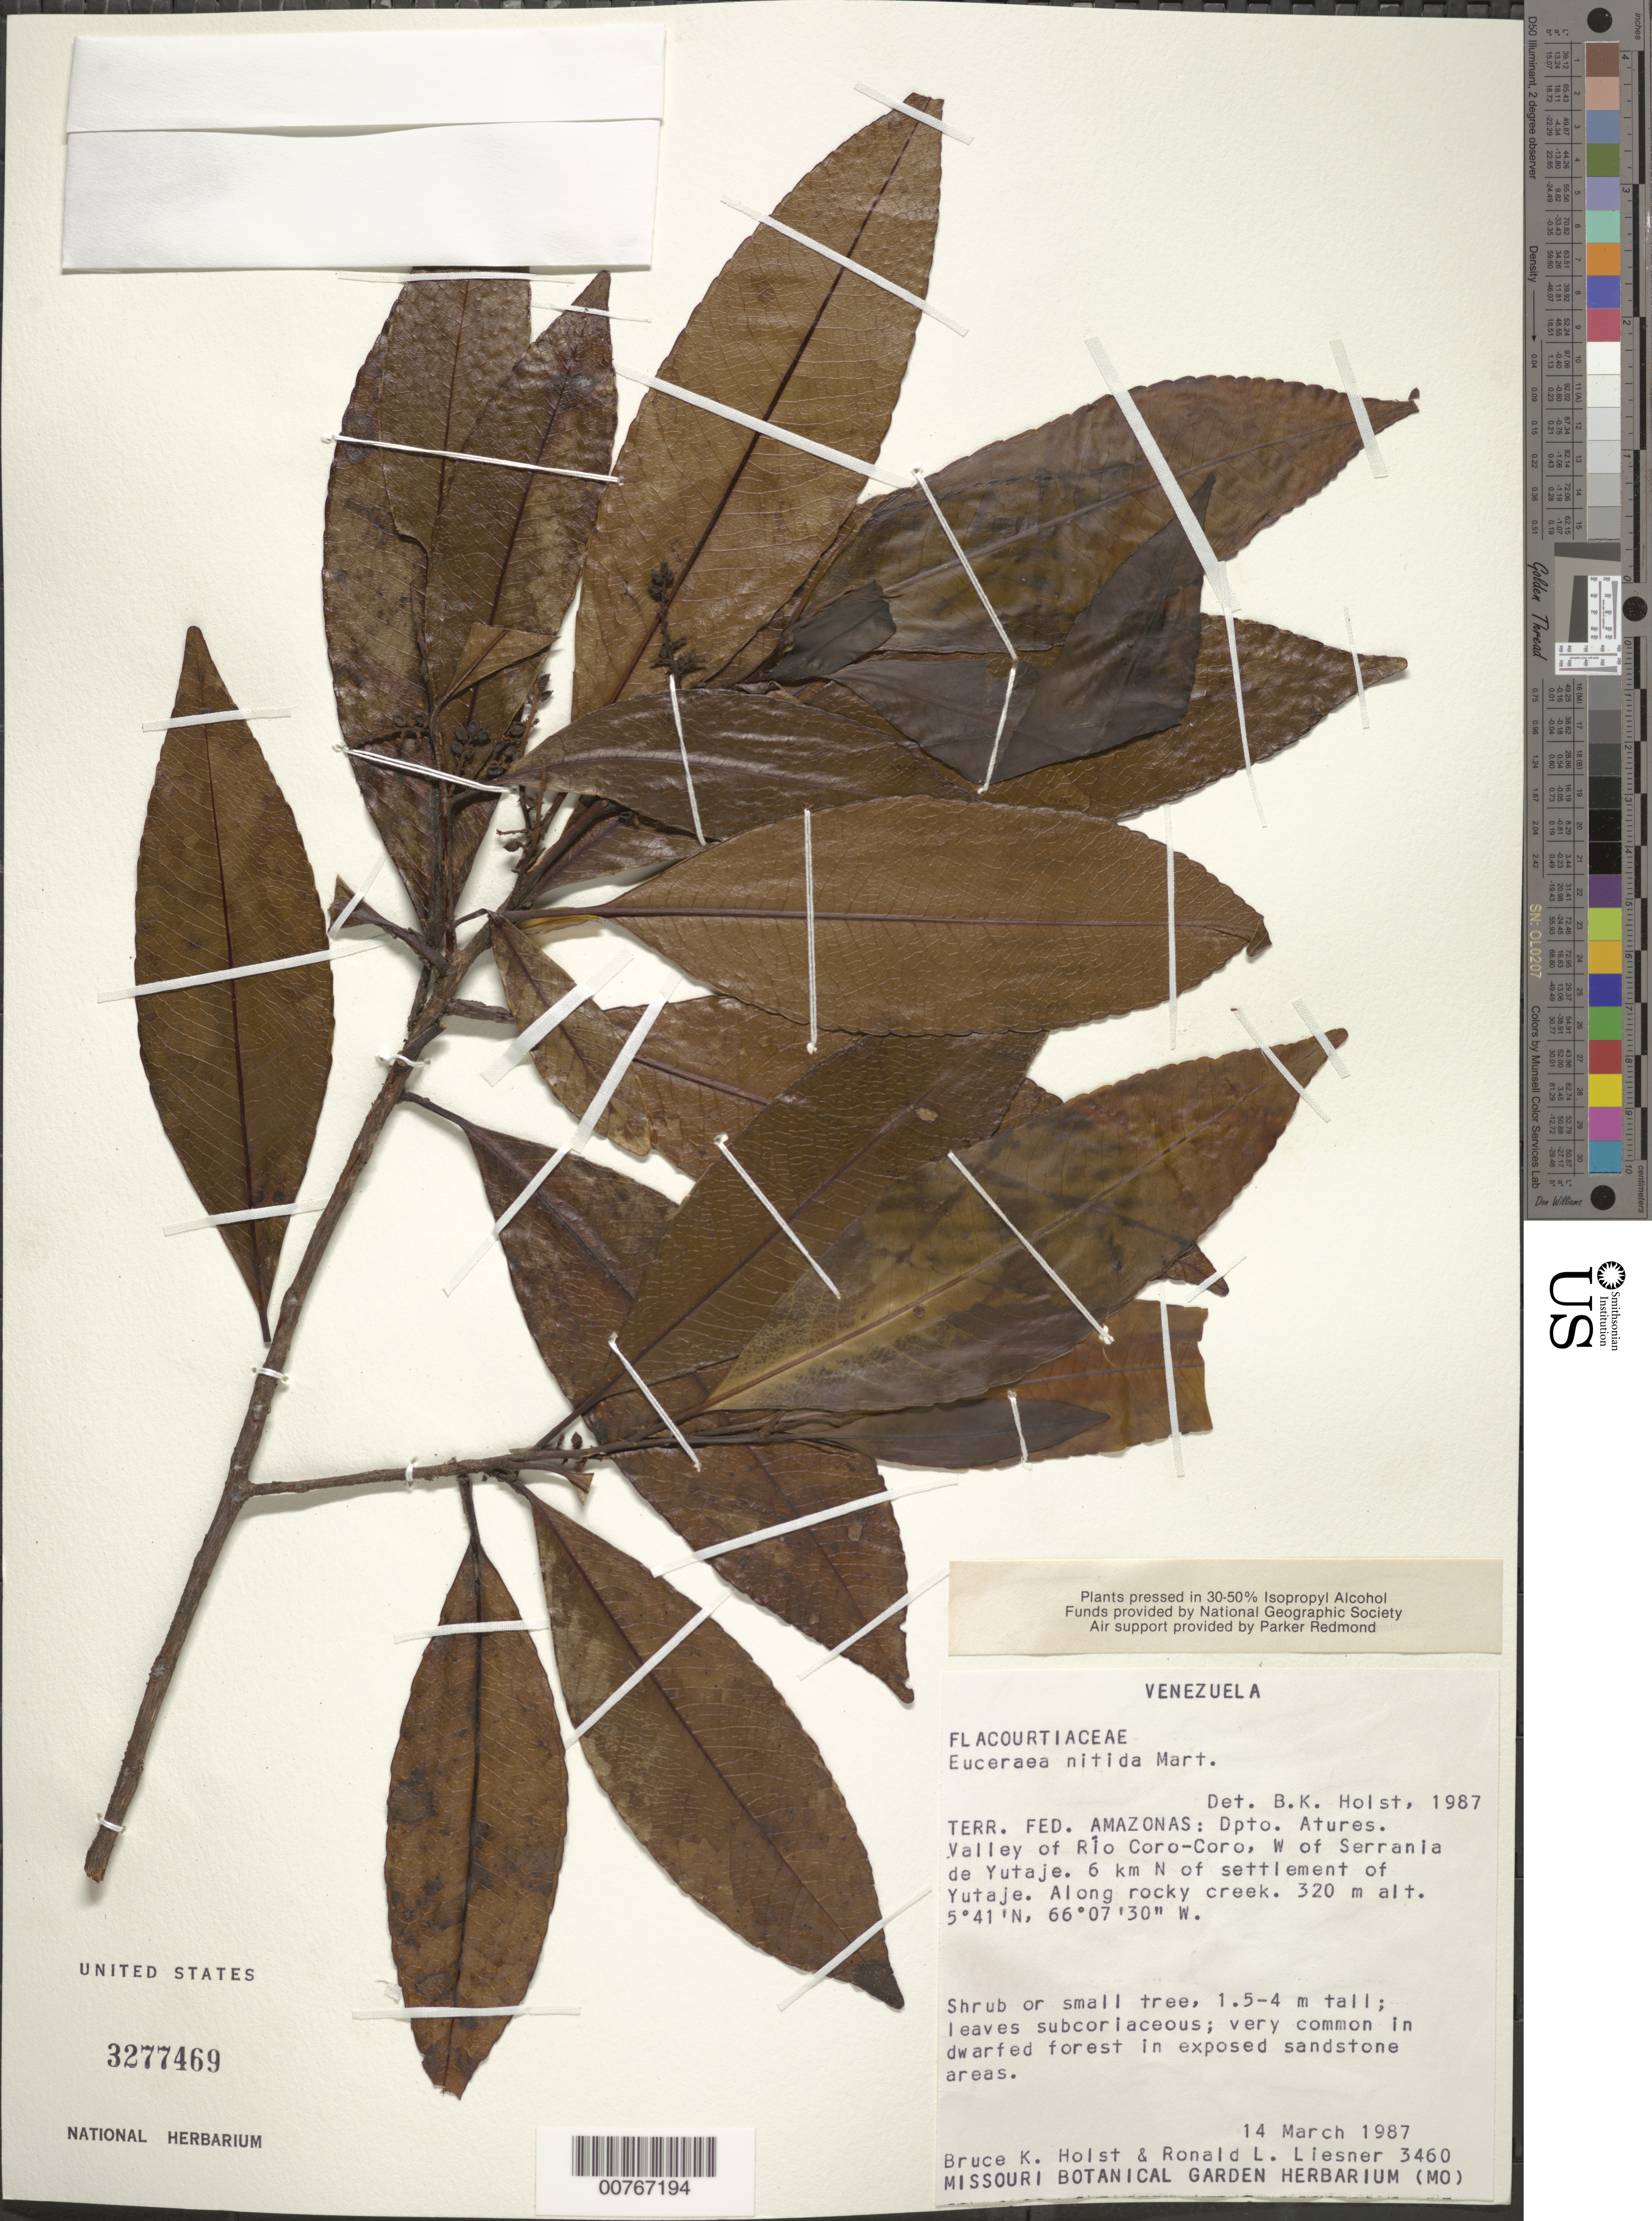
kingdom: Plantae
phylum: Tracheophyta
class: Magnoliopsida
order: Malpighiales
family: Salicaceae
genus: Casearia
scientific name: Casearia euceraea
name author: Mestier et al.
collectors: B. Holst & R. L. Liesner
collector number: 3460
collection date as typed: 14-Mar-87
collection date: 1987-03-14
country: Venezuela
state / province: Amazonas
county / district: Atures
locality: Río Coro-Coro valley, W of Serrania de Yutajé, 6 km N of Yutajé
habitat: Rocky creek; dwarfed forest in exposed sandstone areas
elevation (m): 320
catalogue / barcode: US 3277469